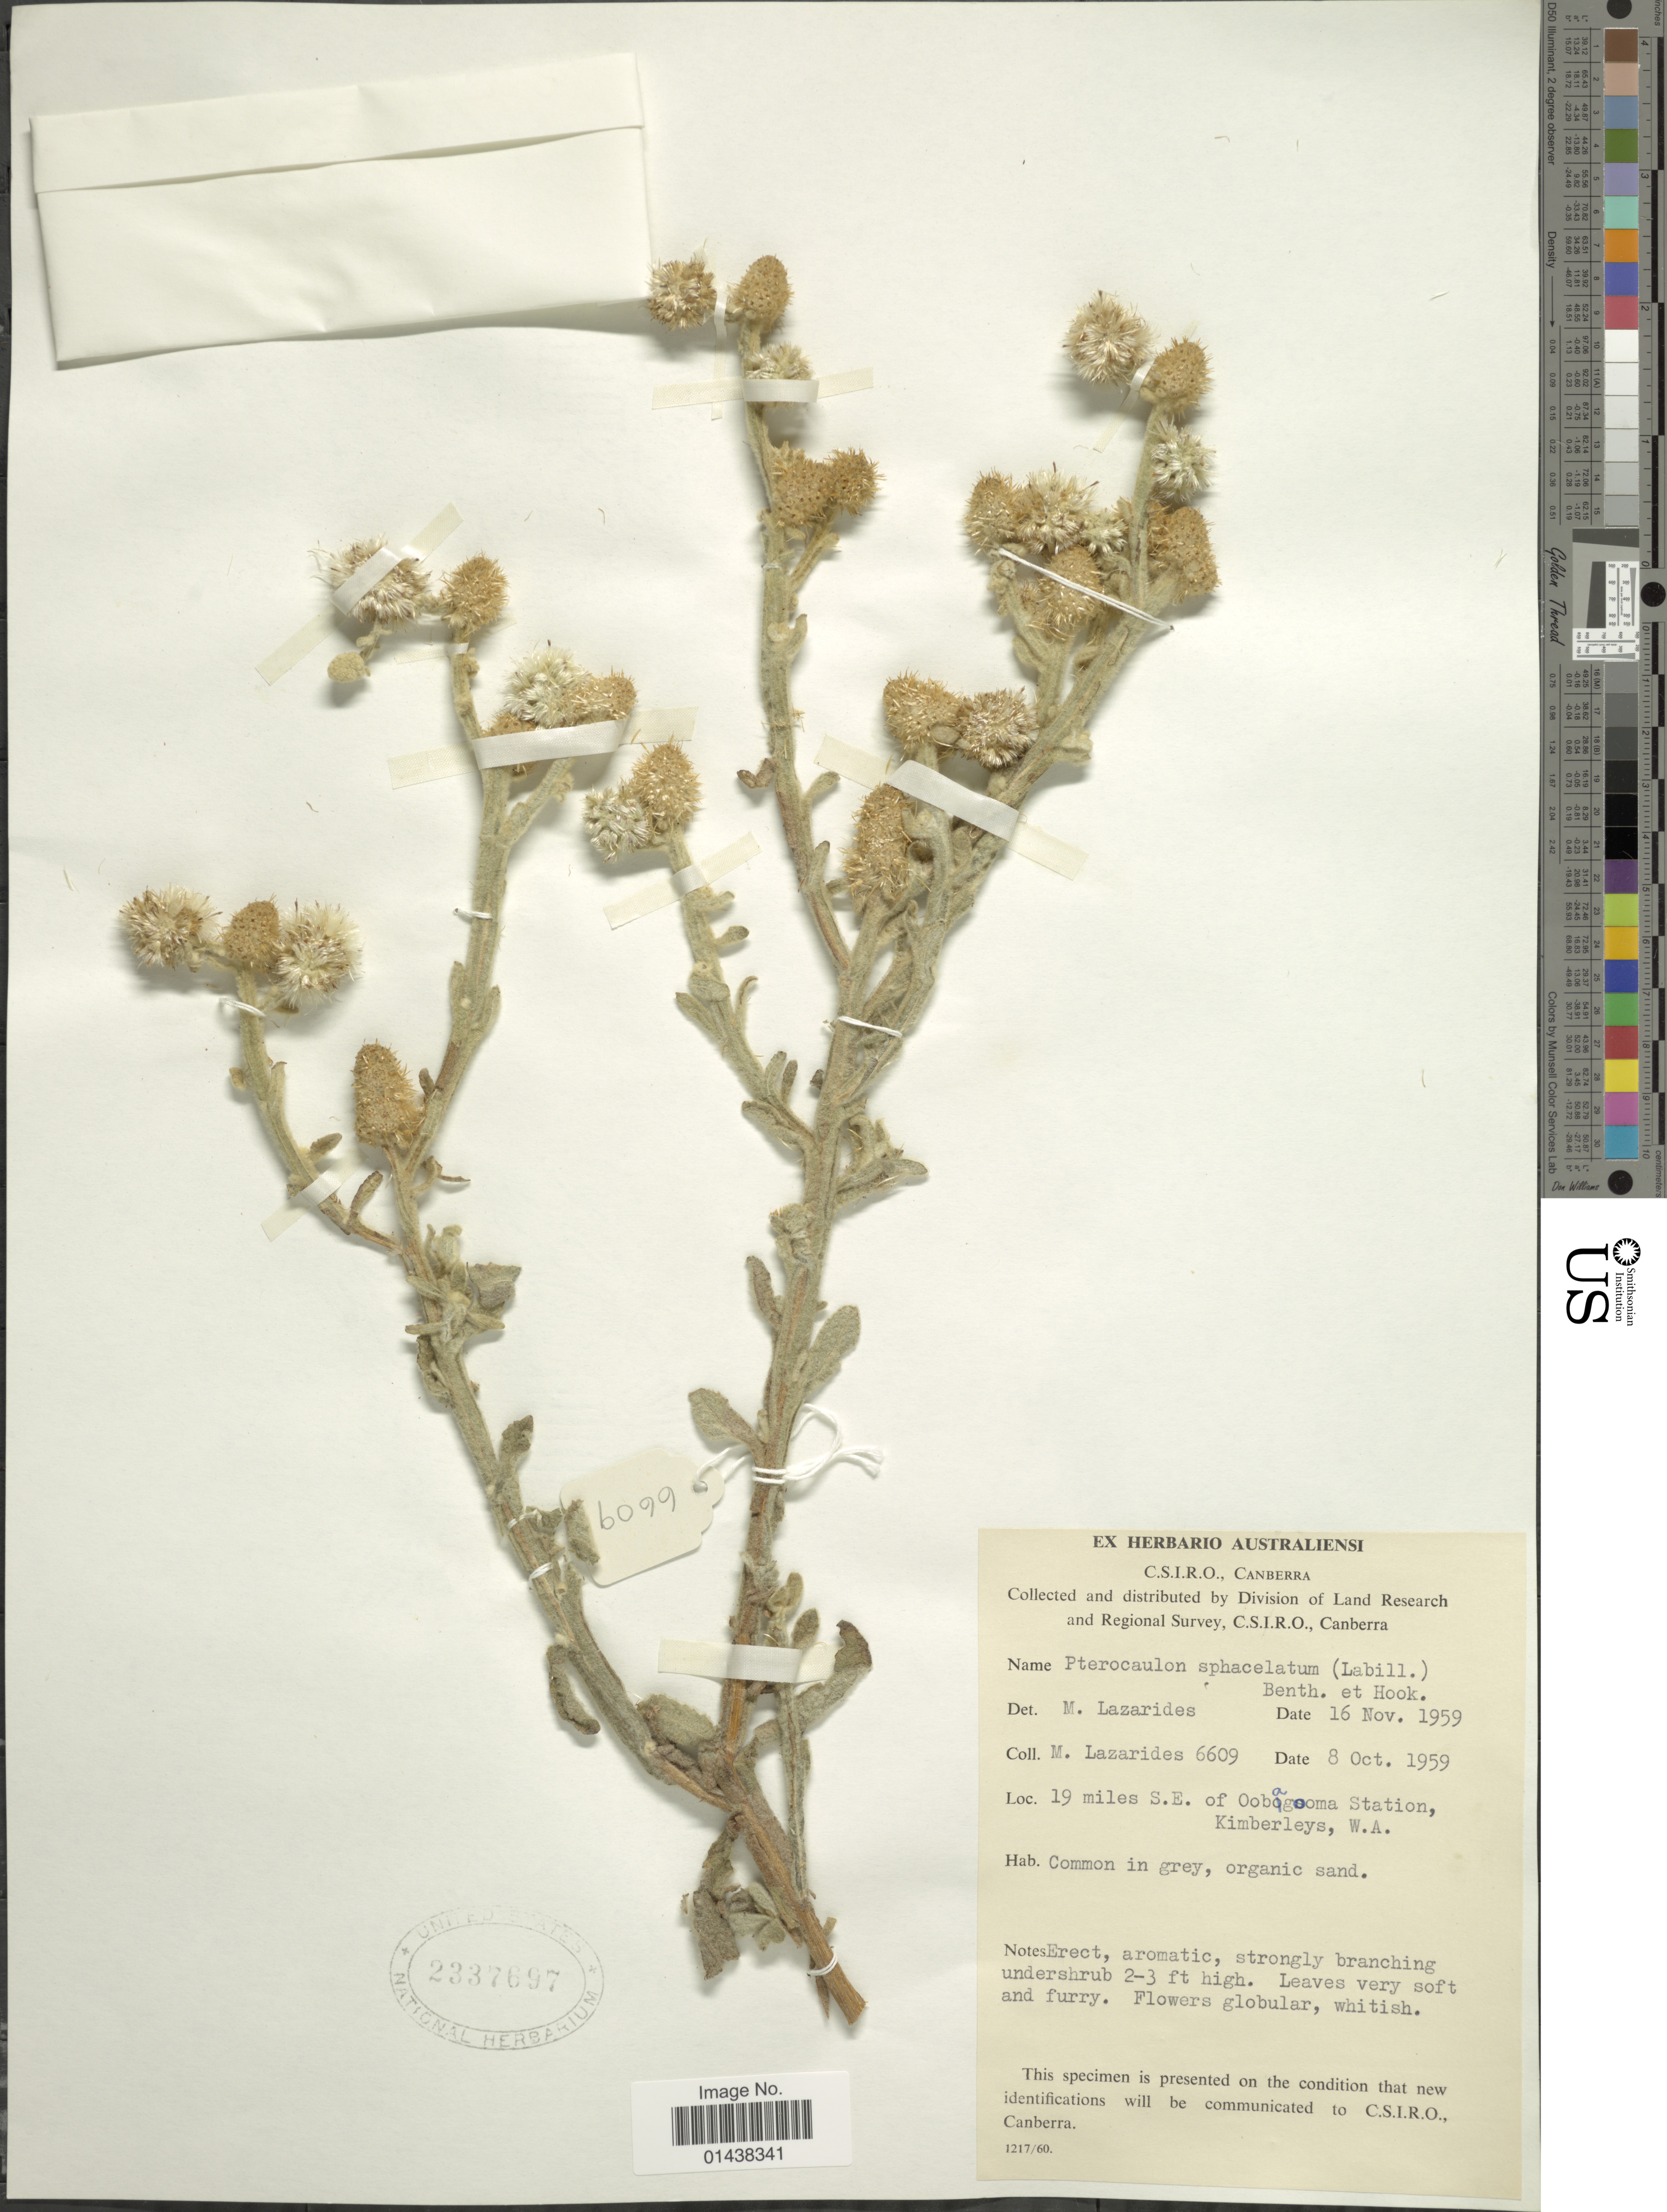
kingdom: Plantae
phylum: Tracheophyta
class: Magnoliopsida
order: Asterales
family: Asteraceae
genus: Pterocaulon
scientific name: Pterocaulon sphacelatum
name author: (Labill.) F. Muell.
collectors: M. Lazarides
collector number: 6609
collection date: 1959-10-08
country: Australia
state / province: Western Australia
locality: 19 miles S.E. of Oobagooma Station, Kimberleys, W.A.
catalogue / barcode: US 2337697